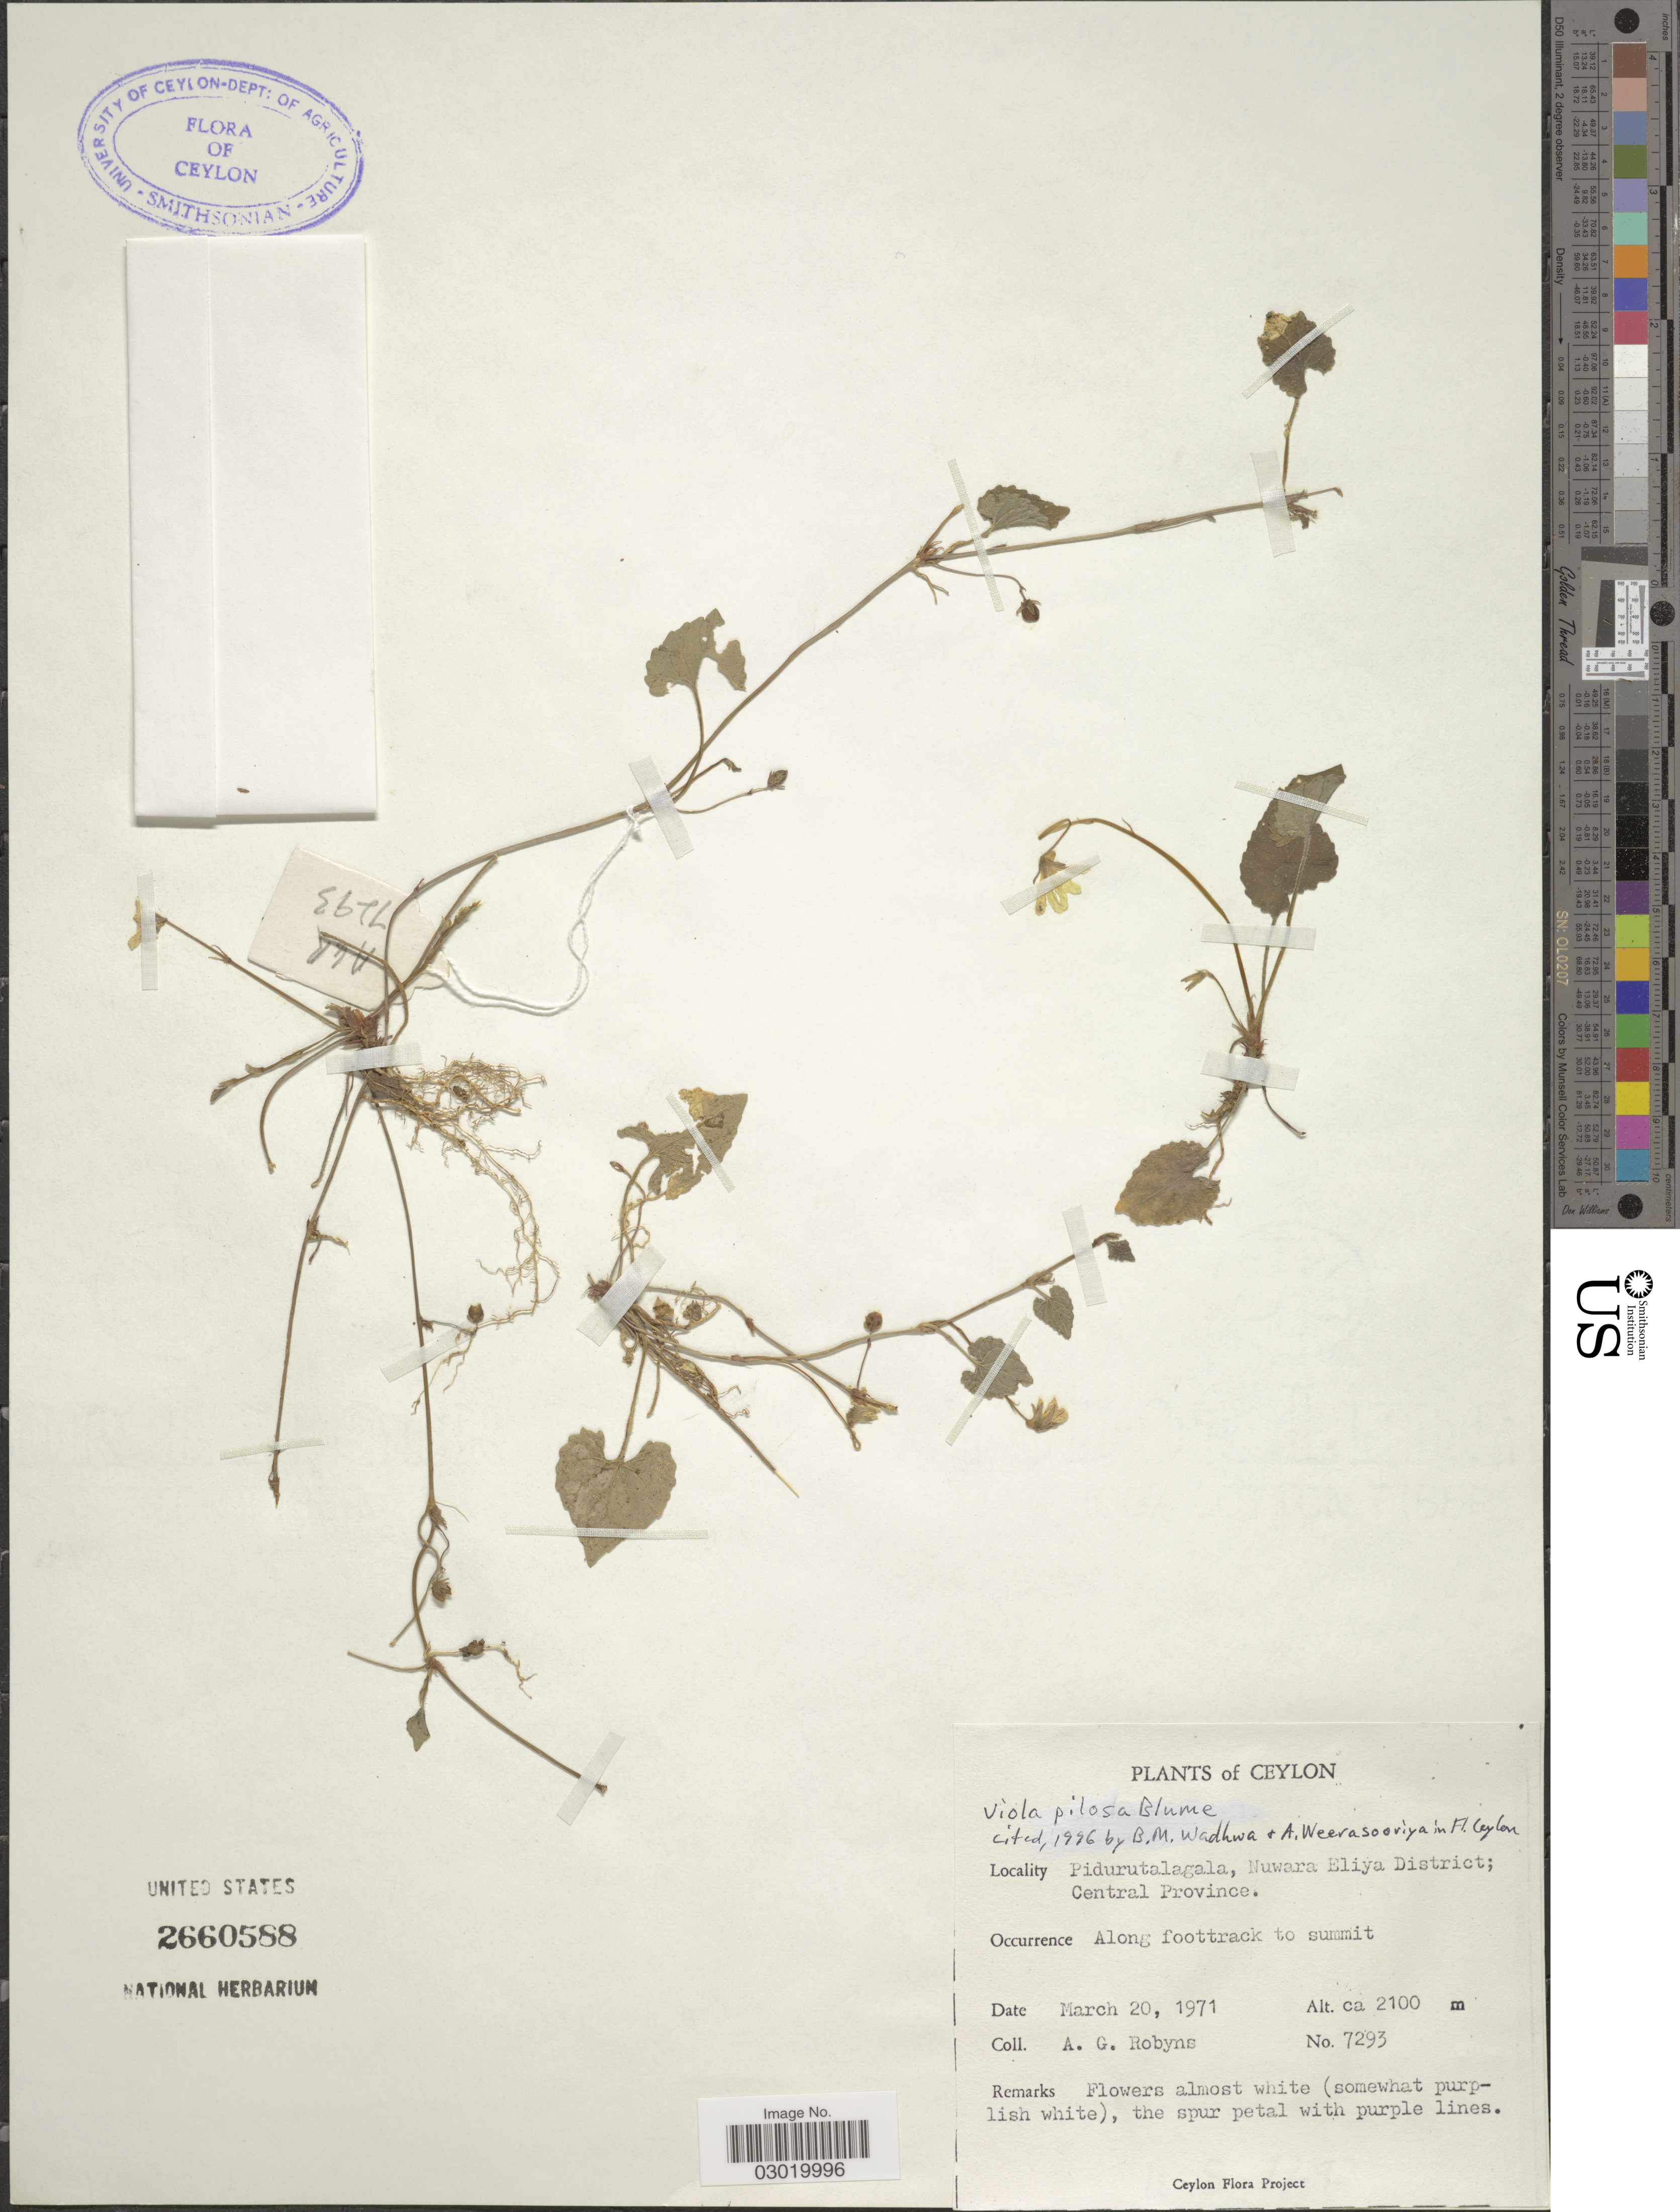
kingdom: Plantae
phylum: Tracheophyta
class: Magnoliopsida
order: Malpighiales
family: Violaceae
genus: Viola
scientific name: Viola pilosa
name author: Blume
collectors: A. Robyns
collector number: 7293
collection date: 1971-03-20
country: Sri Lanka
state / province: Central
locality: Ceylon. Pidurutalagala, Nuwara Eliya District; Central Province.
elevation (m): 2100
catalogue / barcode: US 2660588